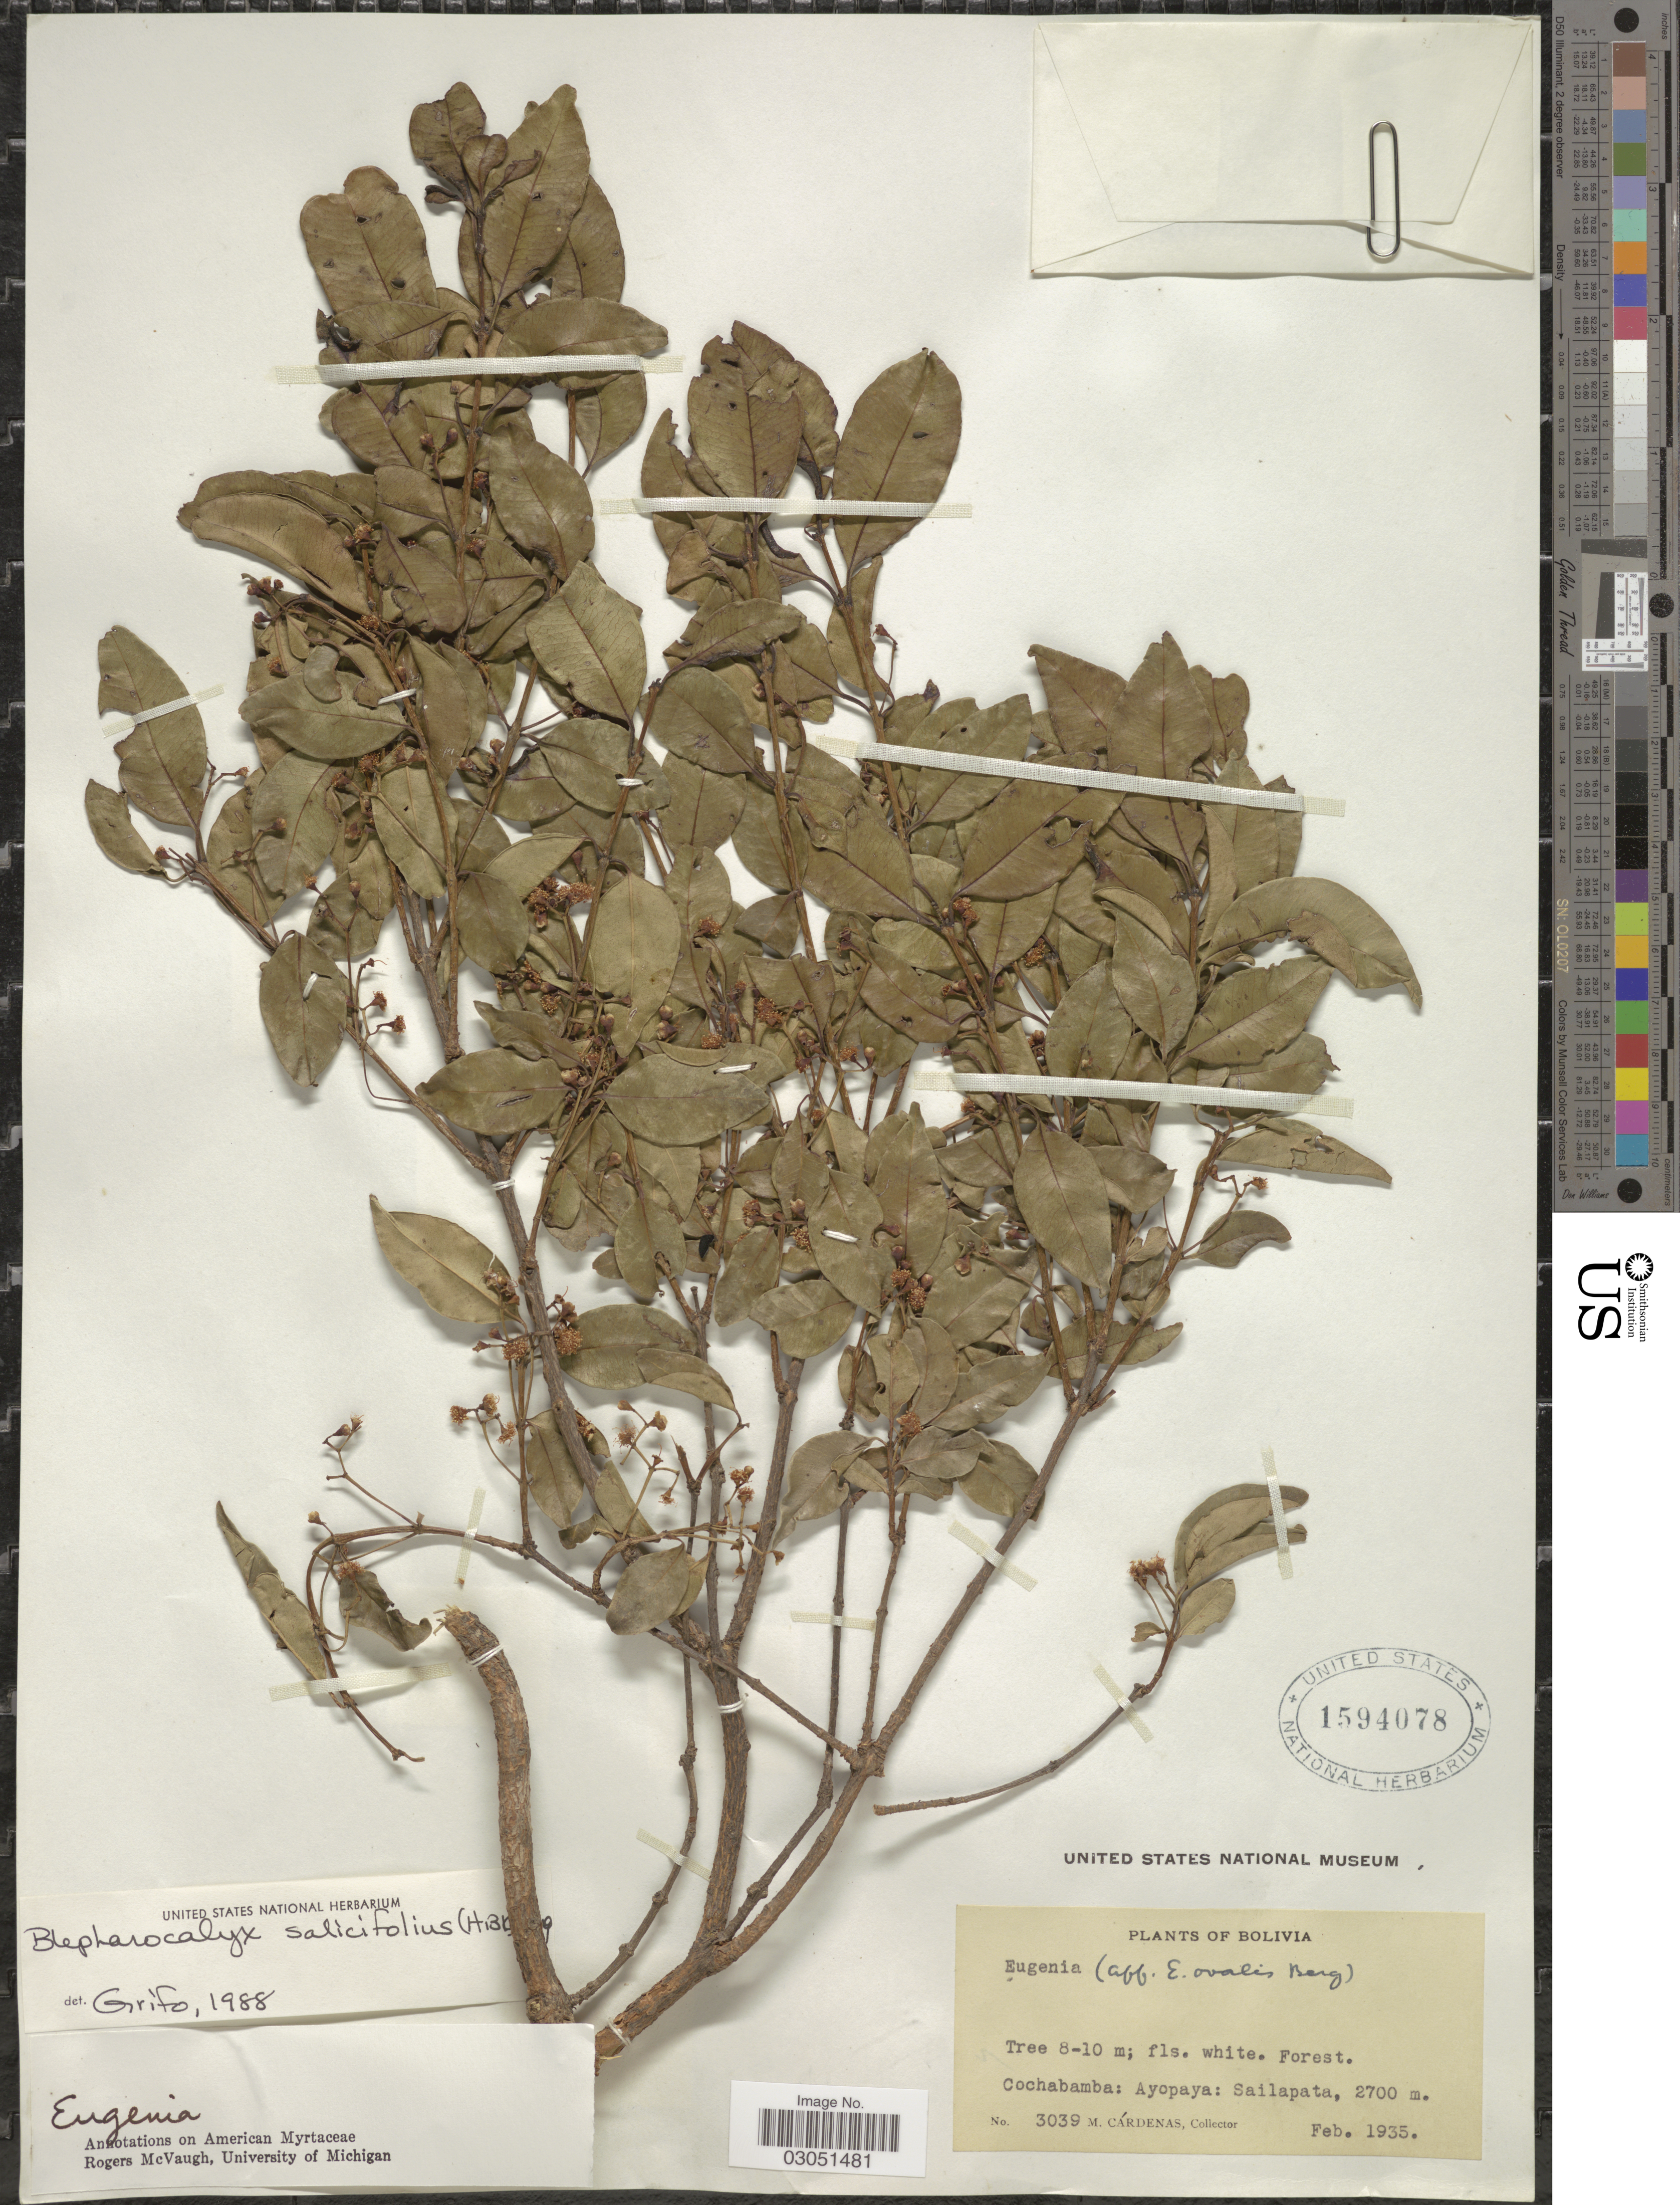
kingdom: Plantae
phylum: Tracheophyta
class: Magnoliopsida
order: Myrtales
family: Myrtaceae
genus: Blepharocalyx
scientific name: Blepharocalyx salicifolius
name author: (Kunth) O. Berg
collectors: M. Cárdenas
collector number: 3039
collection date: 1935-02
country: Bolivia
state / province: Cochabamba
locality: Ayopaya: Sailapata.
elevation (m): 2700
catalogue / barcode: US 1594078